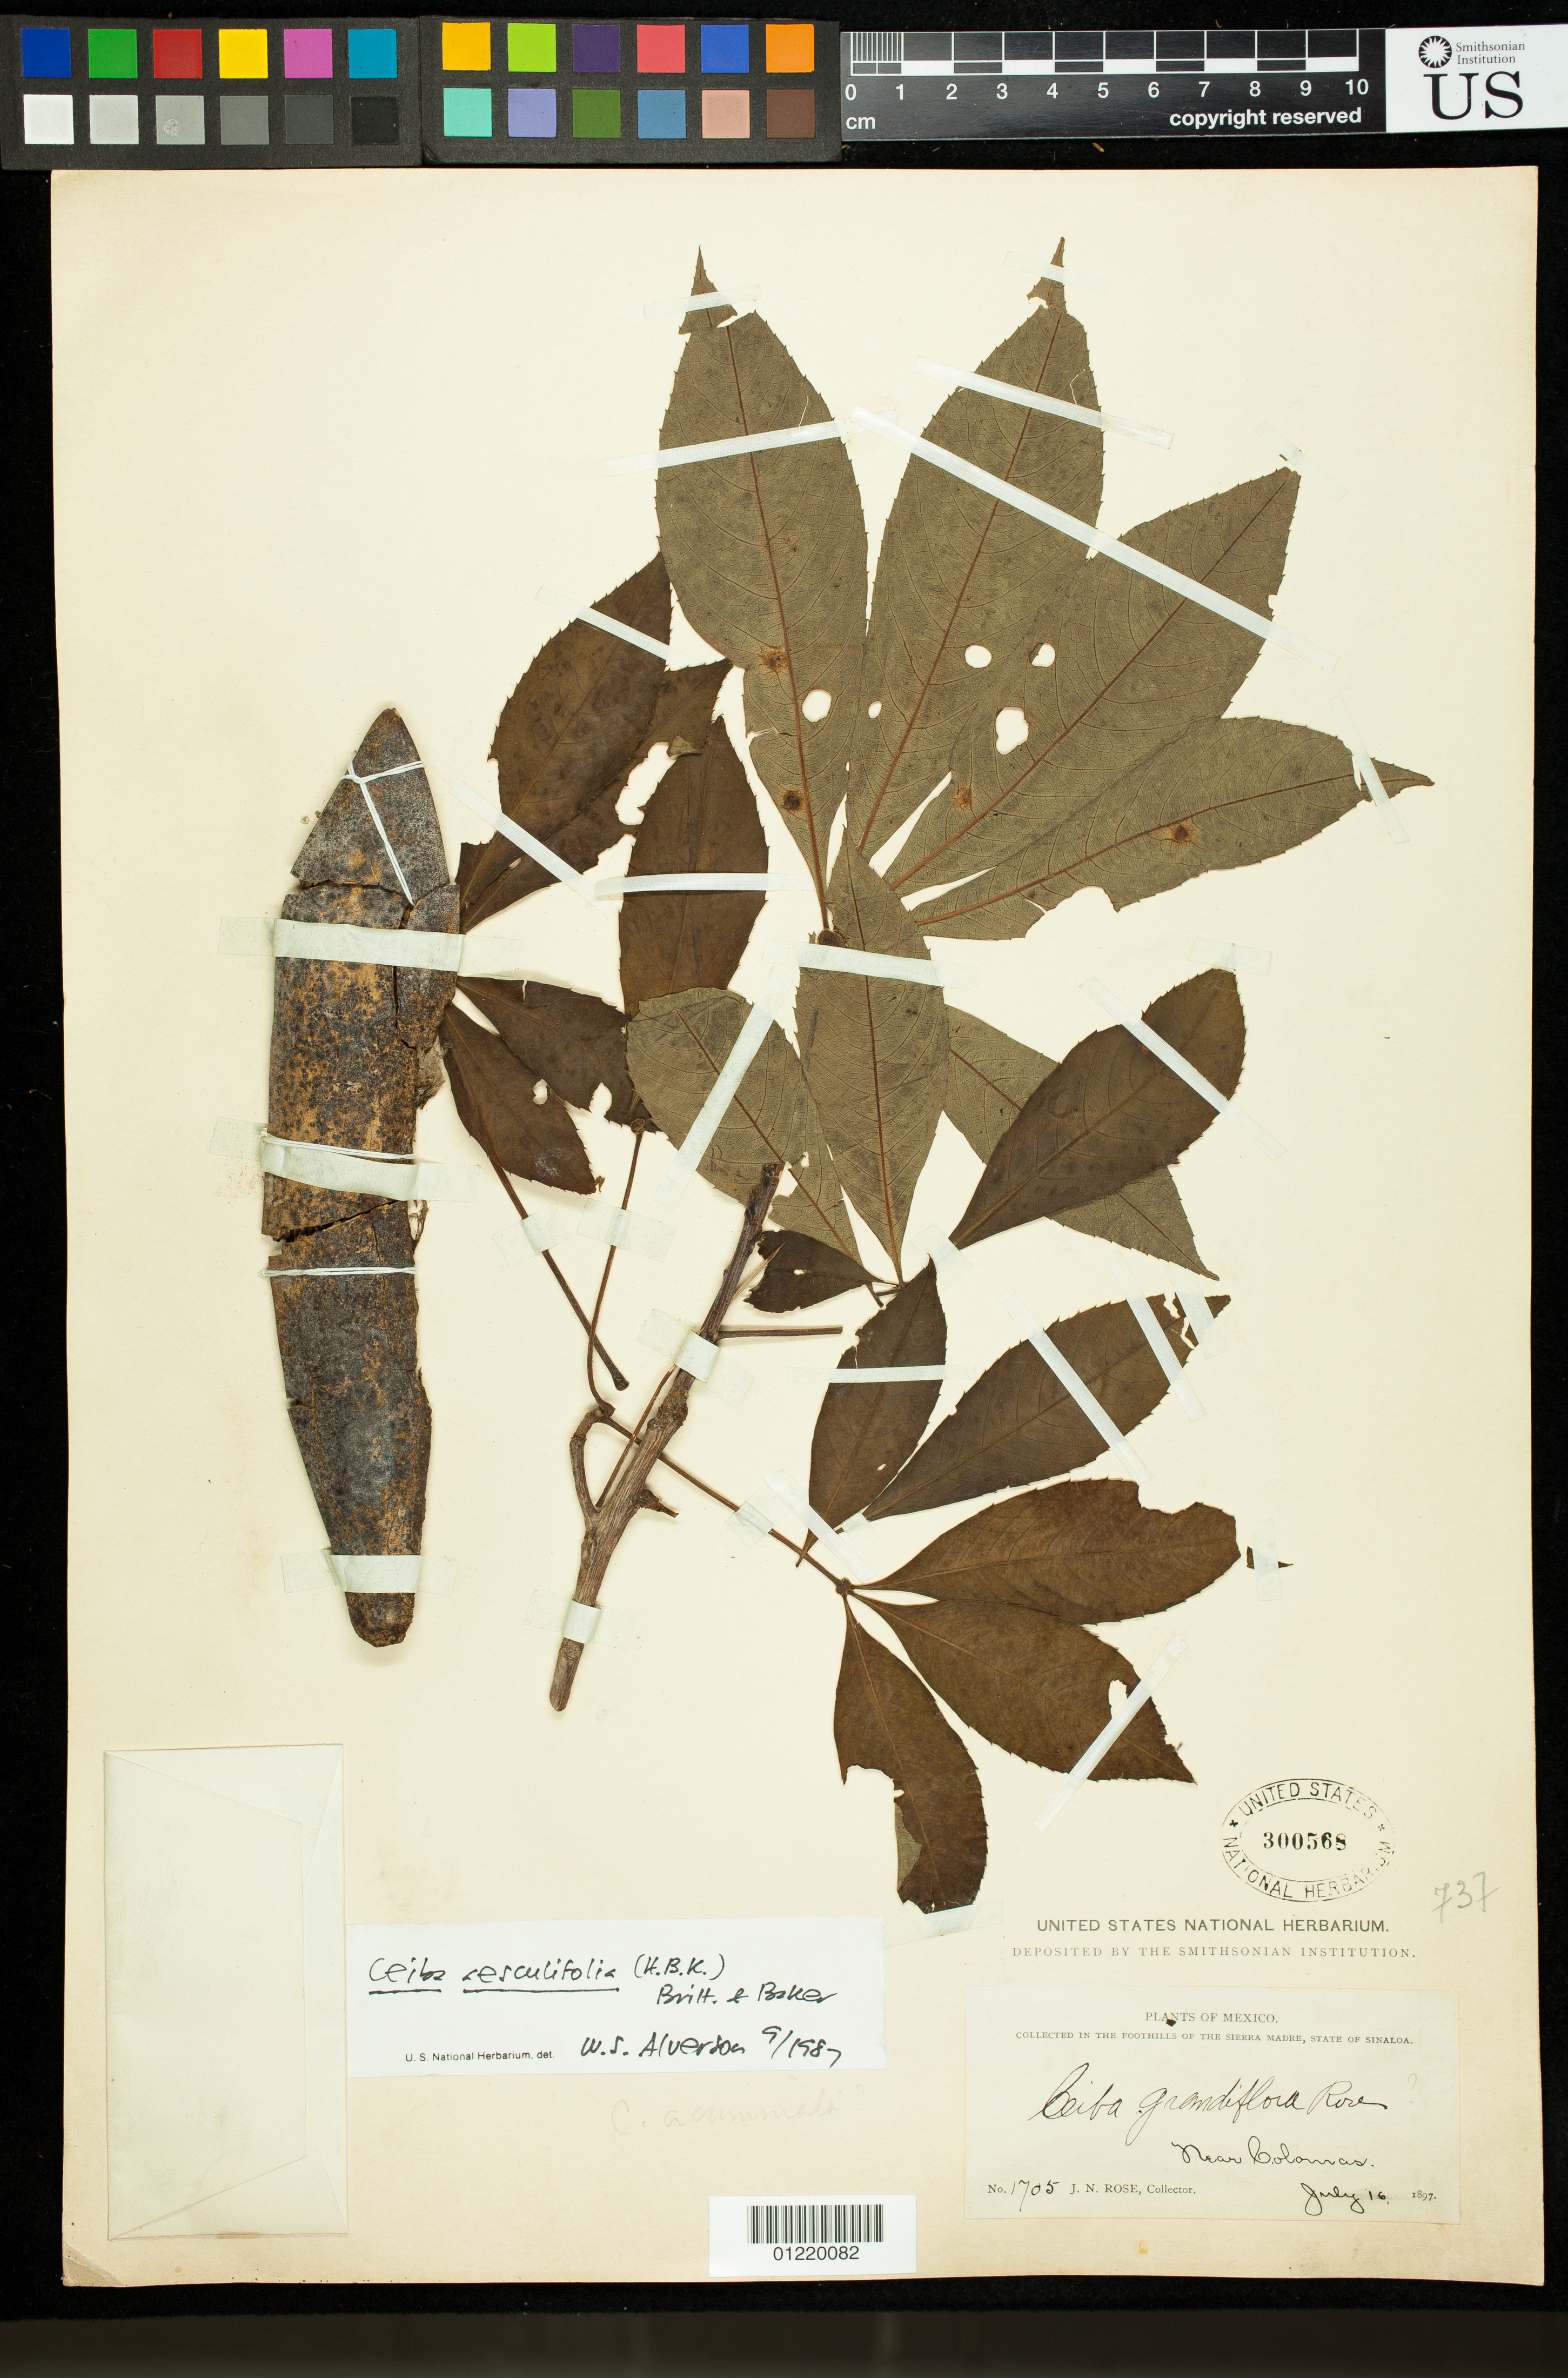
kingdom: Plantae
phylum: Tracheophyta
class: Magnoliopsida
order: Malvales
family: Malvaceae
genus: Ceiba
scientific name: Ceiba aesculifolia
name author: (Kunth) Britten & Baker f.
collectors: J. N. Rose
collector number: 1705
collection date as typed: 1897-07-16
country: Mexico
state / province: Sinaloa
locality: Foothills of Sierra Madre, State of Sinaloa. Near Colomas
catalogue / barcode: US 300568